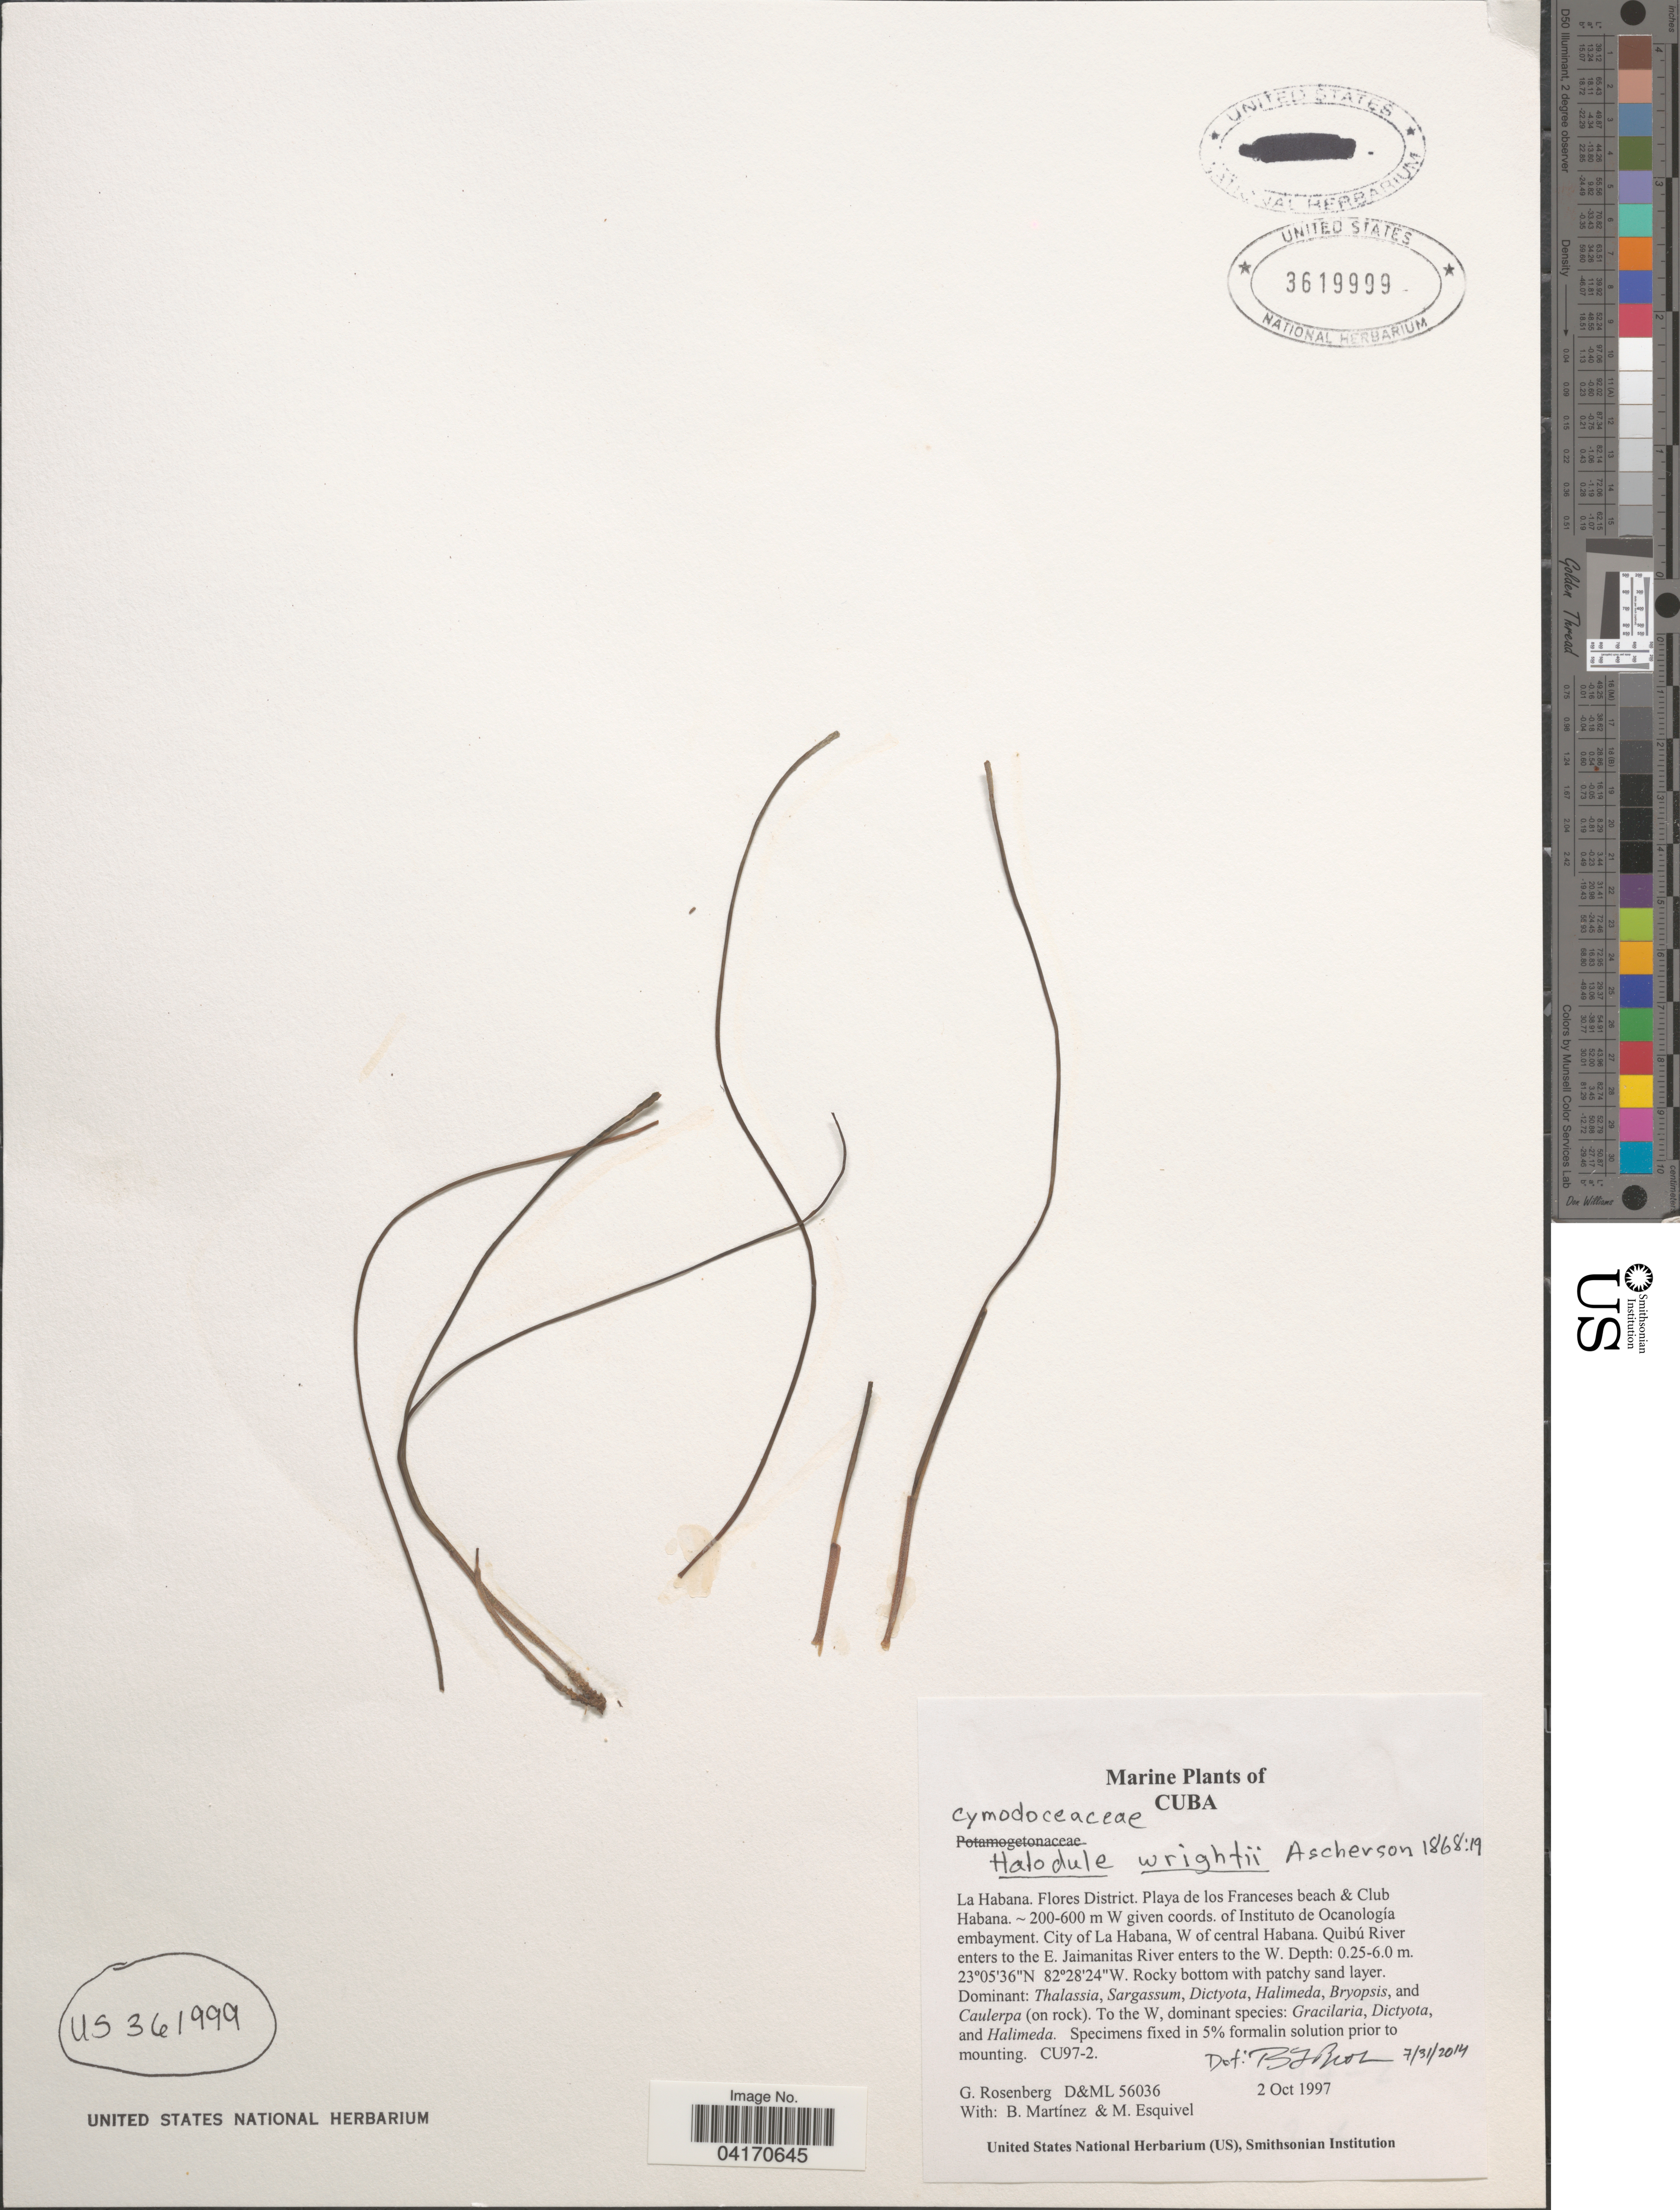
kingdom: Plantae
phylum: Tracheophyta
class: Liliopsida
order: Alismatales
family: Cymodoceaceae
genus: Halodule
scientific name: Halodule wrightii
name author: Asch.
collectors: G. Rosenberg, B. Martinez & M. Esquivel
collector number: D&ML 56036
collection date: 1997-10-02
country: Cuba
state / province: La Habana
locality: Flores District. Playa de los Franceses beach & Club Habana. W given coords. of Instituto de Ocanología embayment. City of La Habana, W of central Habana. Quibú River enters to the E. Jaimanitas River enters to the W.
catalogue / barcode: US 3619999